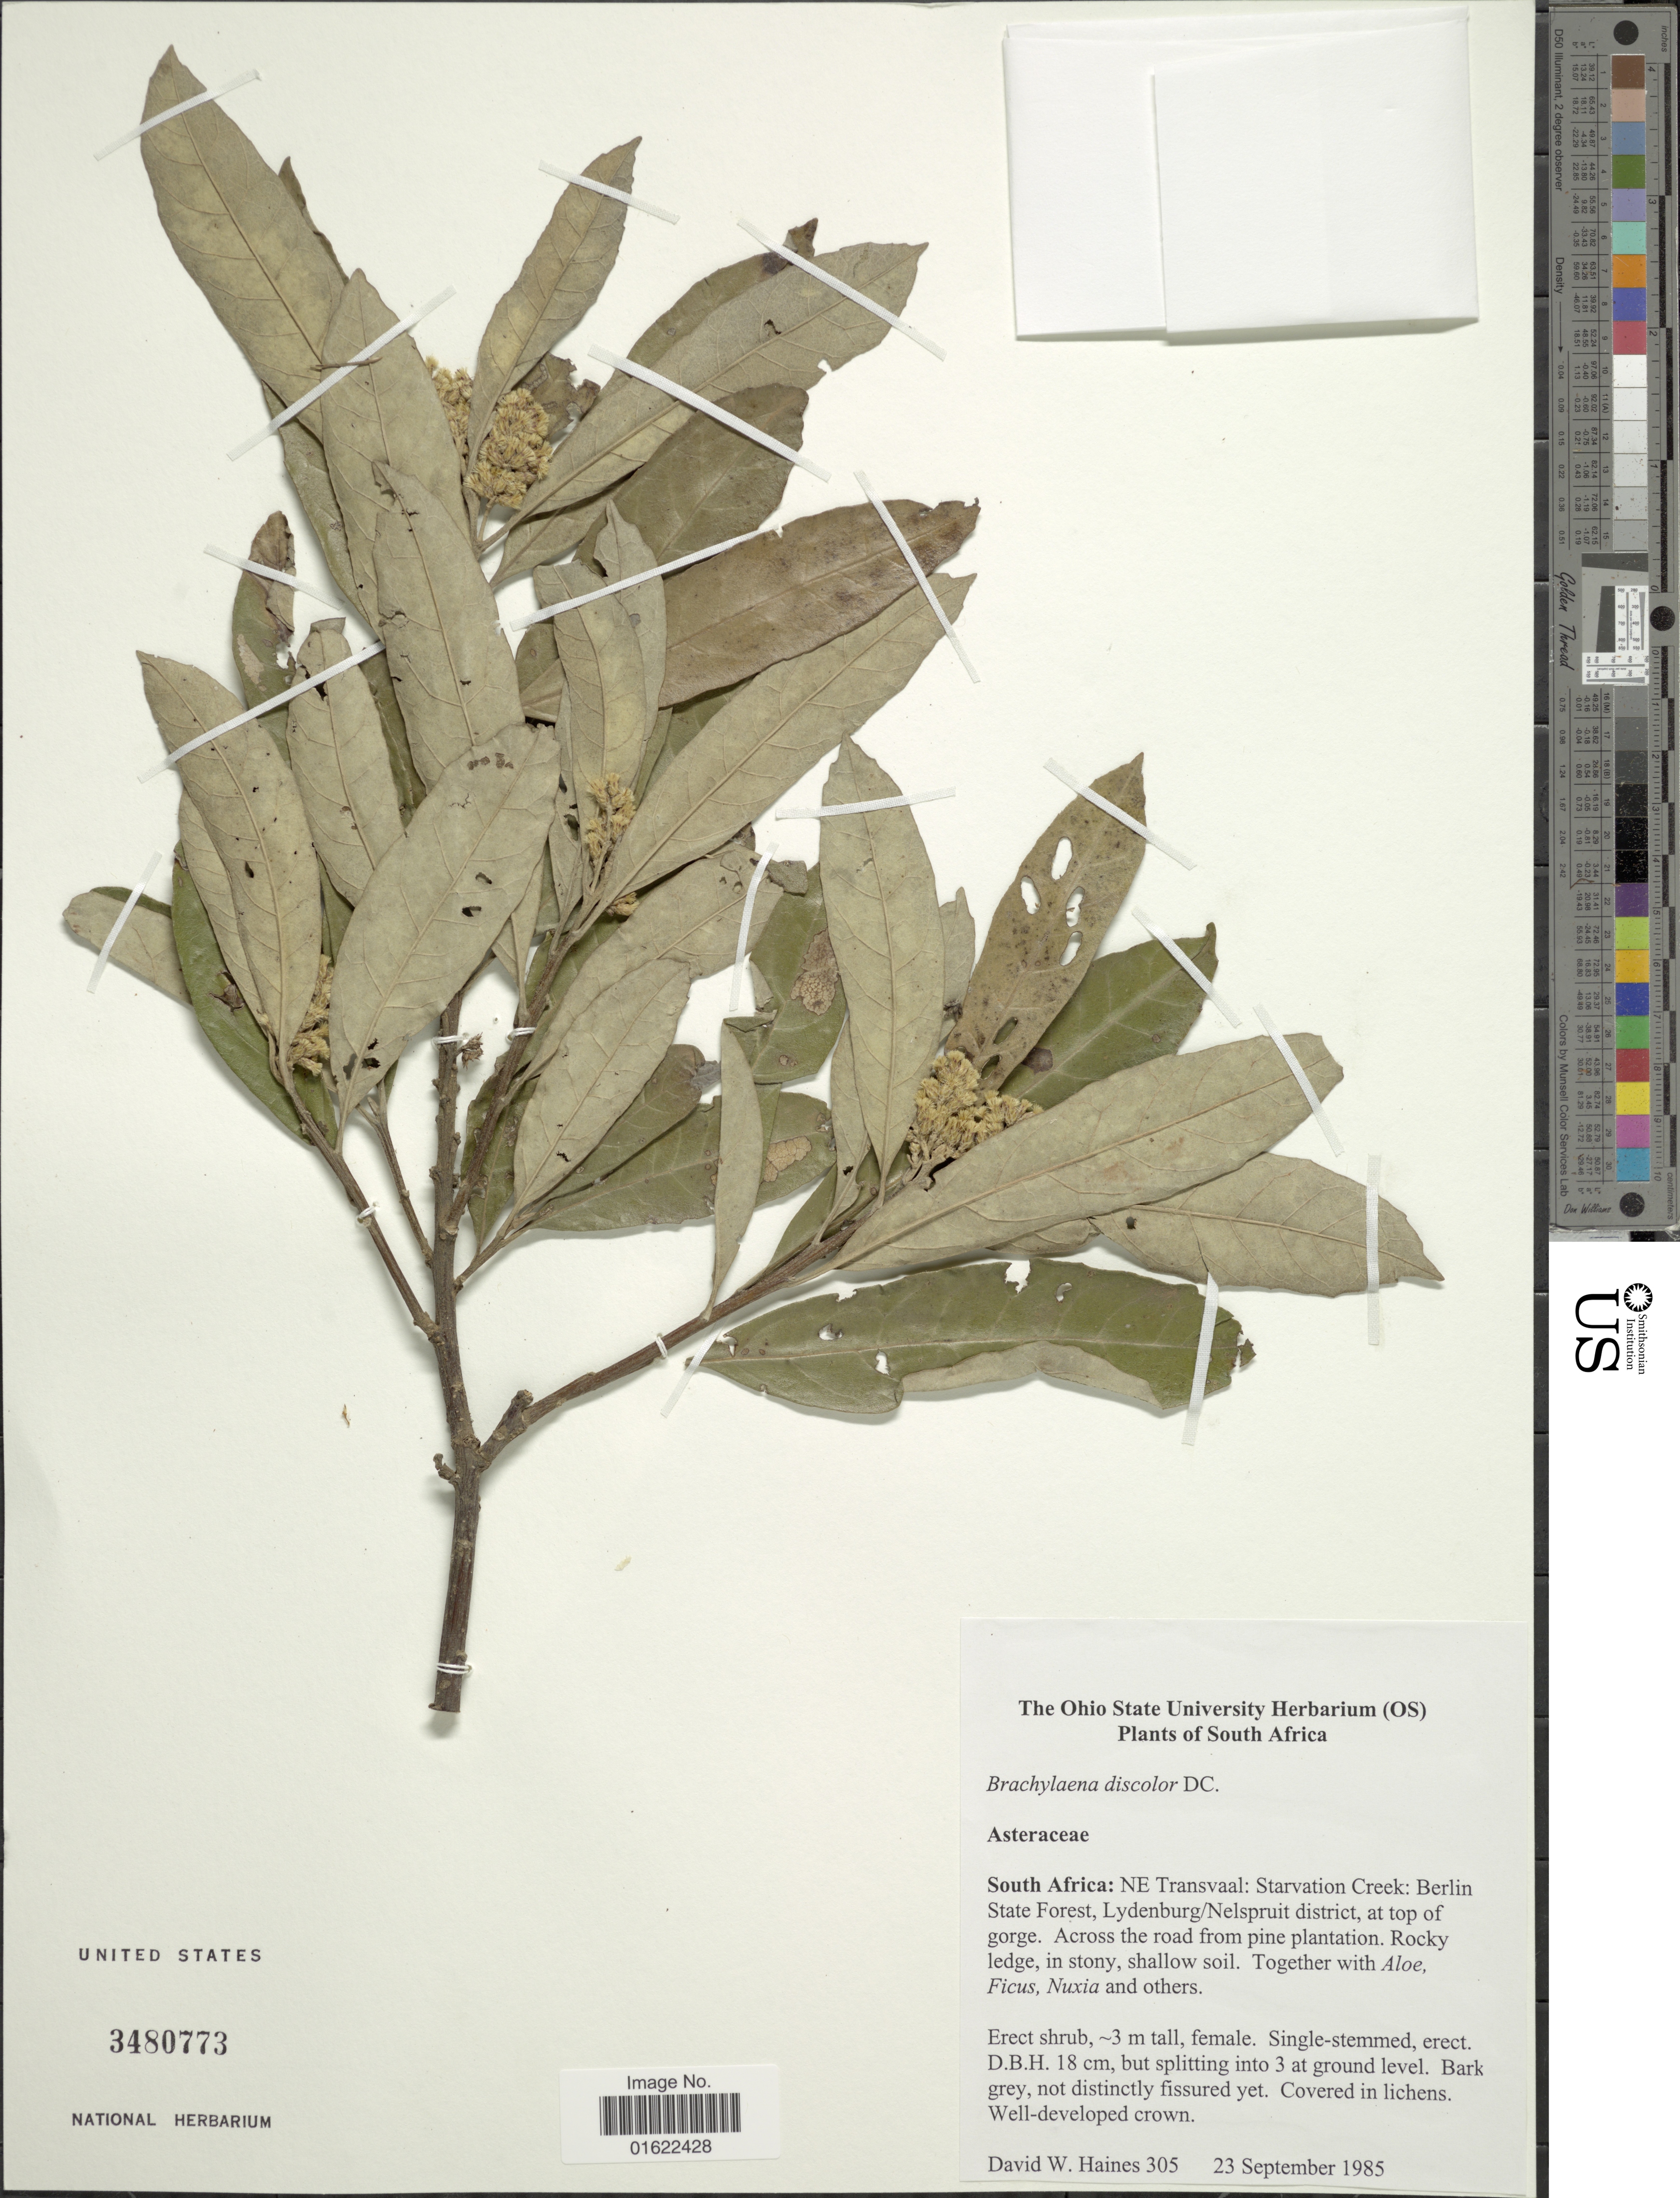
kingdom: Plantae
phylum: Tracheophyta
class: Magnoliopsida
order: Asterales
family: Asteraceae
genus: Brachylaena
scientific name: Brachylaena discolor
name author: DC.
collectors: D. Haines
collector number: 305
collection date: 1985-09-23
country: South Africa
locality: NE Transvaal: Starvation Creek: Berlin State Forest, Lydenburg/Nelspruit district, at top of gorge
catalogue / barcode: US 3480773